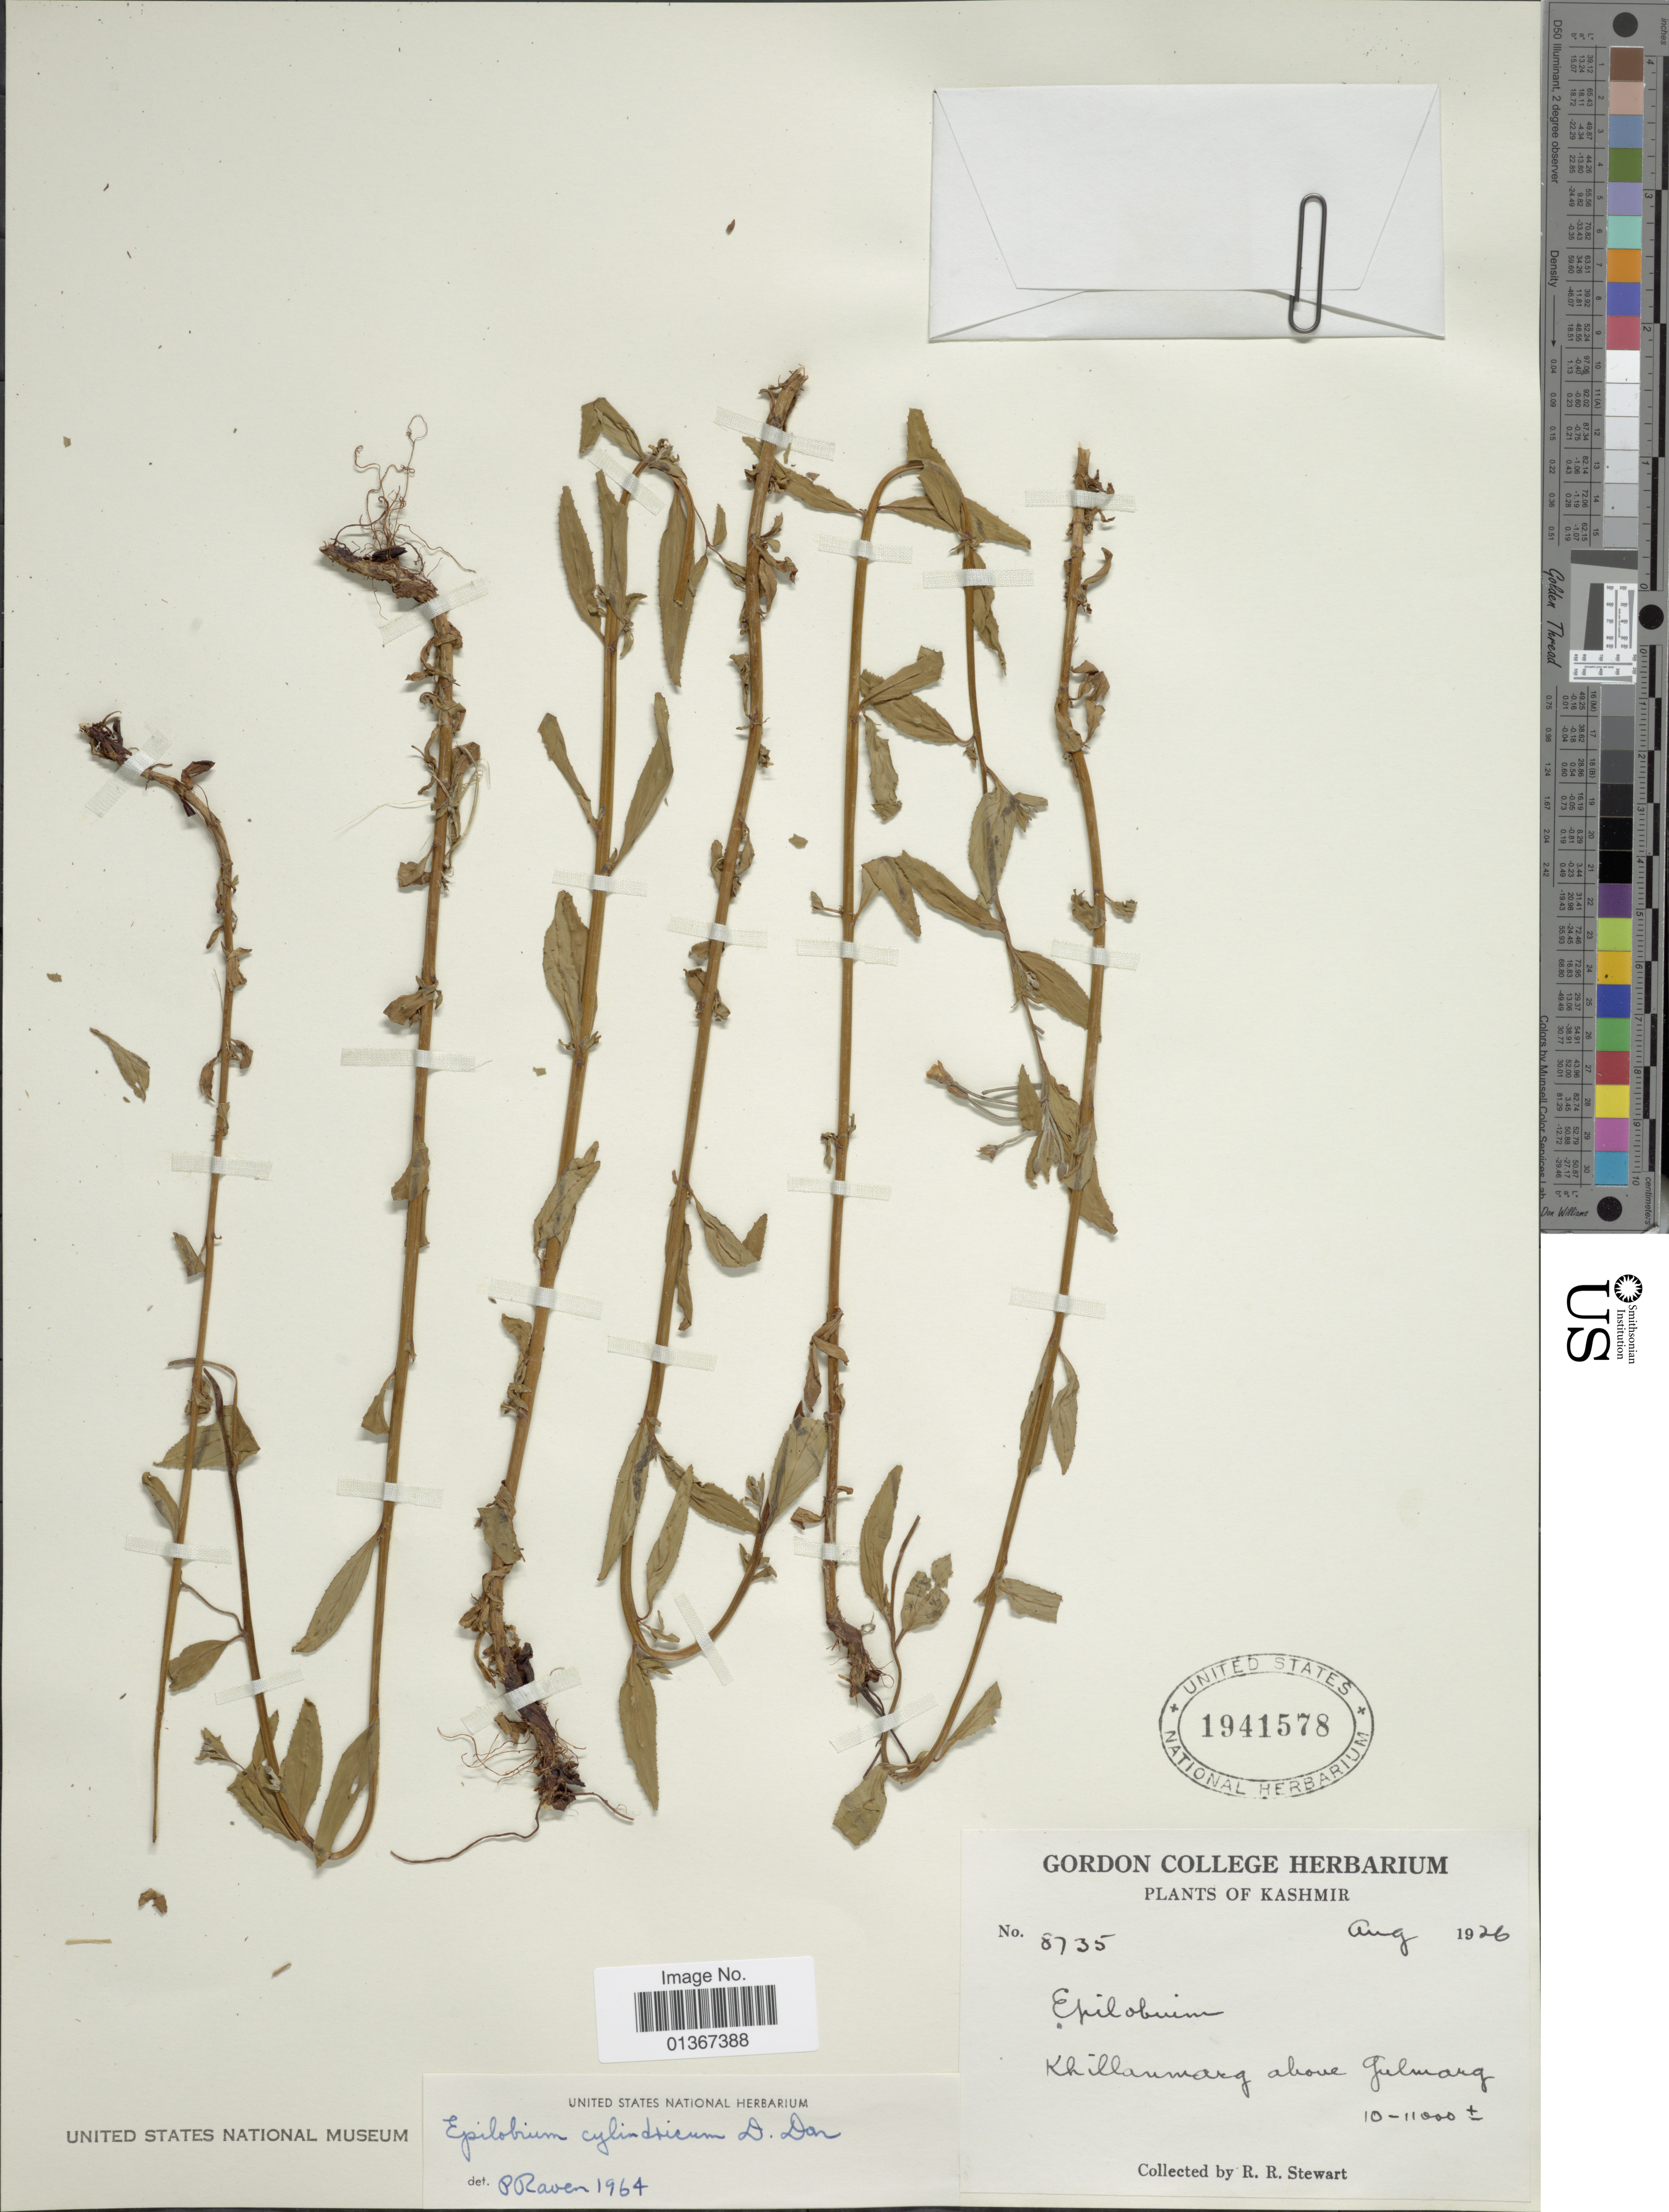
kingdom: Plantae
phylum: Tracheophyta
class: Magnoliopsida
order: Myrtales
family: Onagraceae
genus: Epilobium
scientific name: Epilobium cylindricum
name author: D. Don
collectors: R. R. Stewart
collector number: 8735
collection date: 1926-08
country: India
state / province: Jammu and Kashmir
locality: Kashmir. Khillanmarg above Gulmarg.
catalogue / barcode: US 1941578